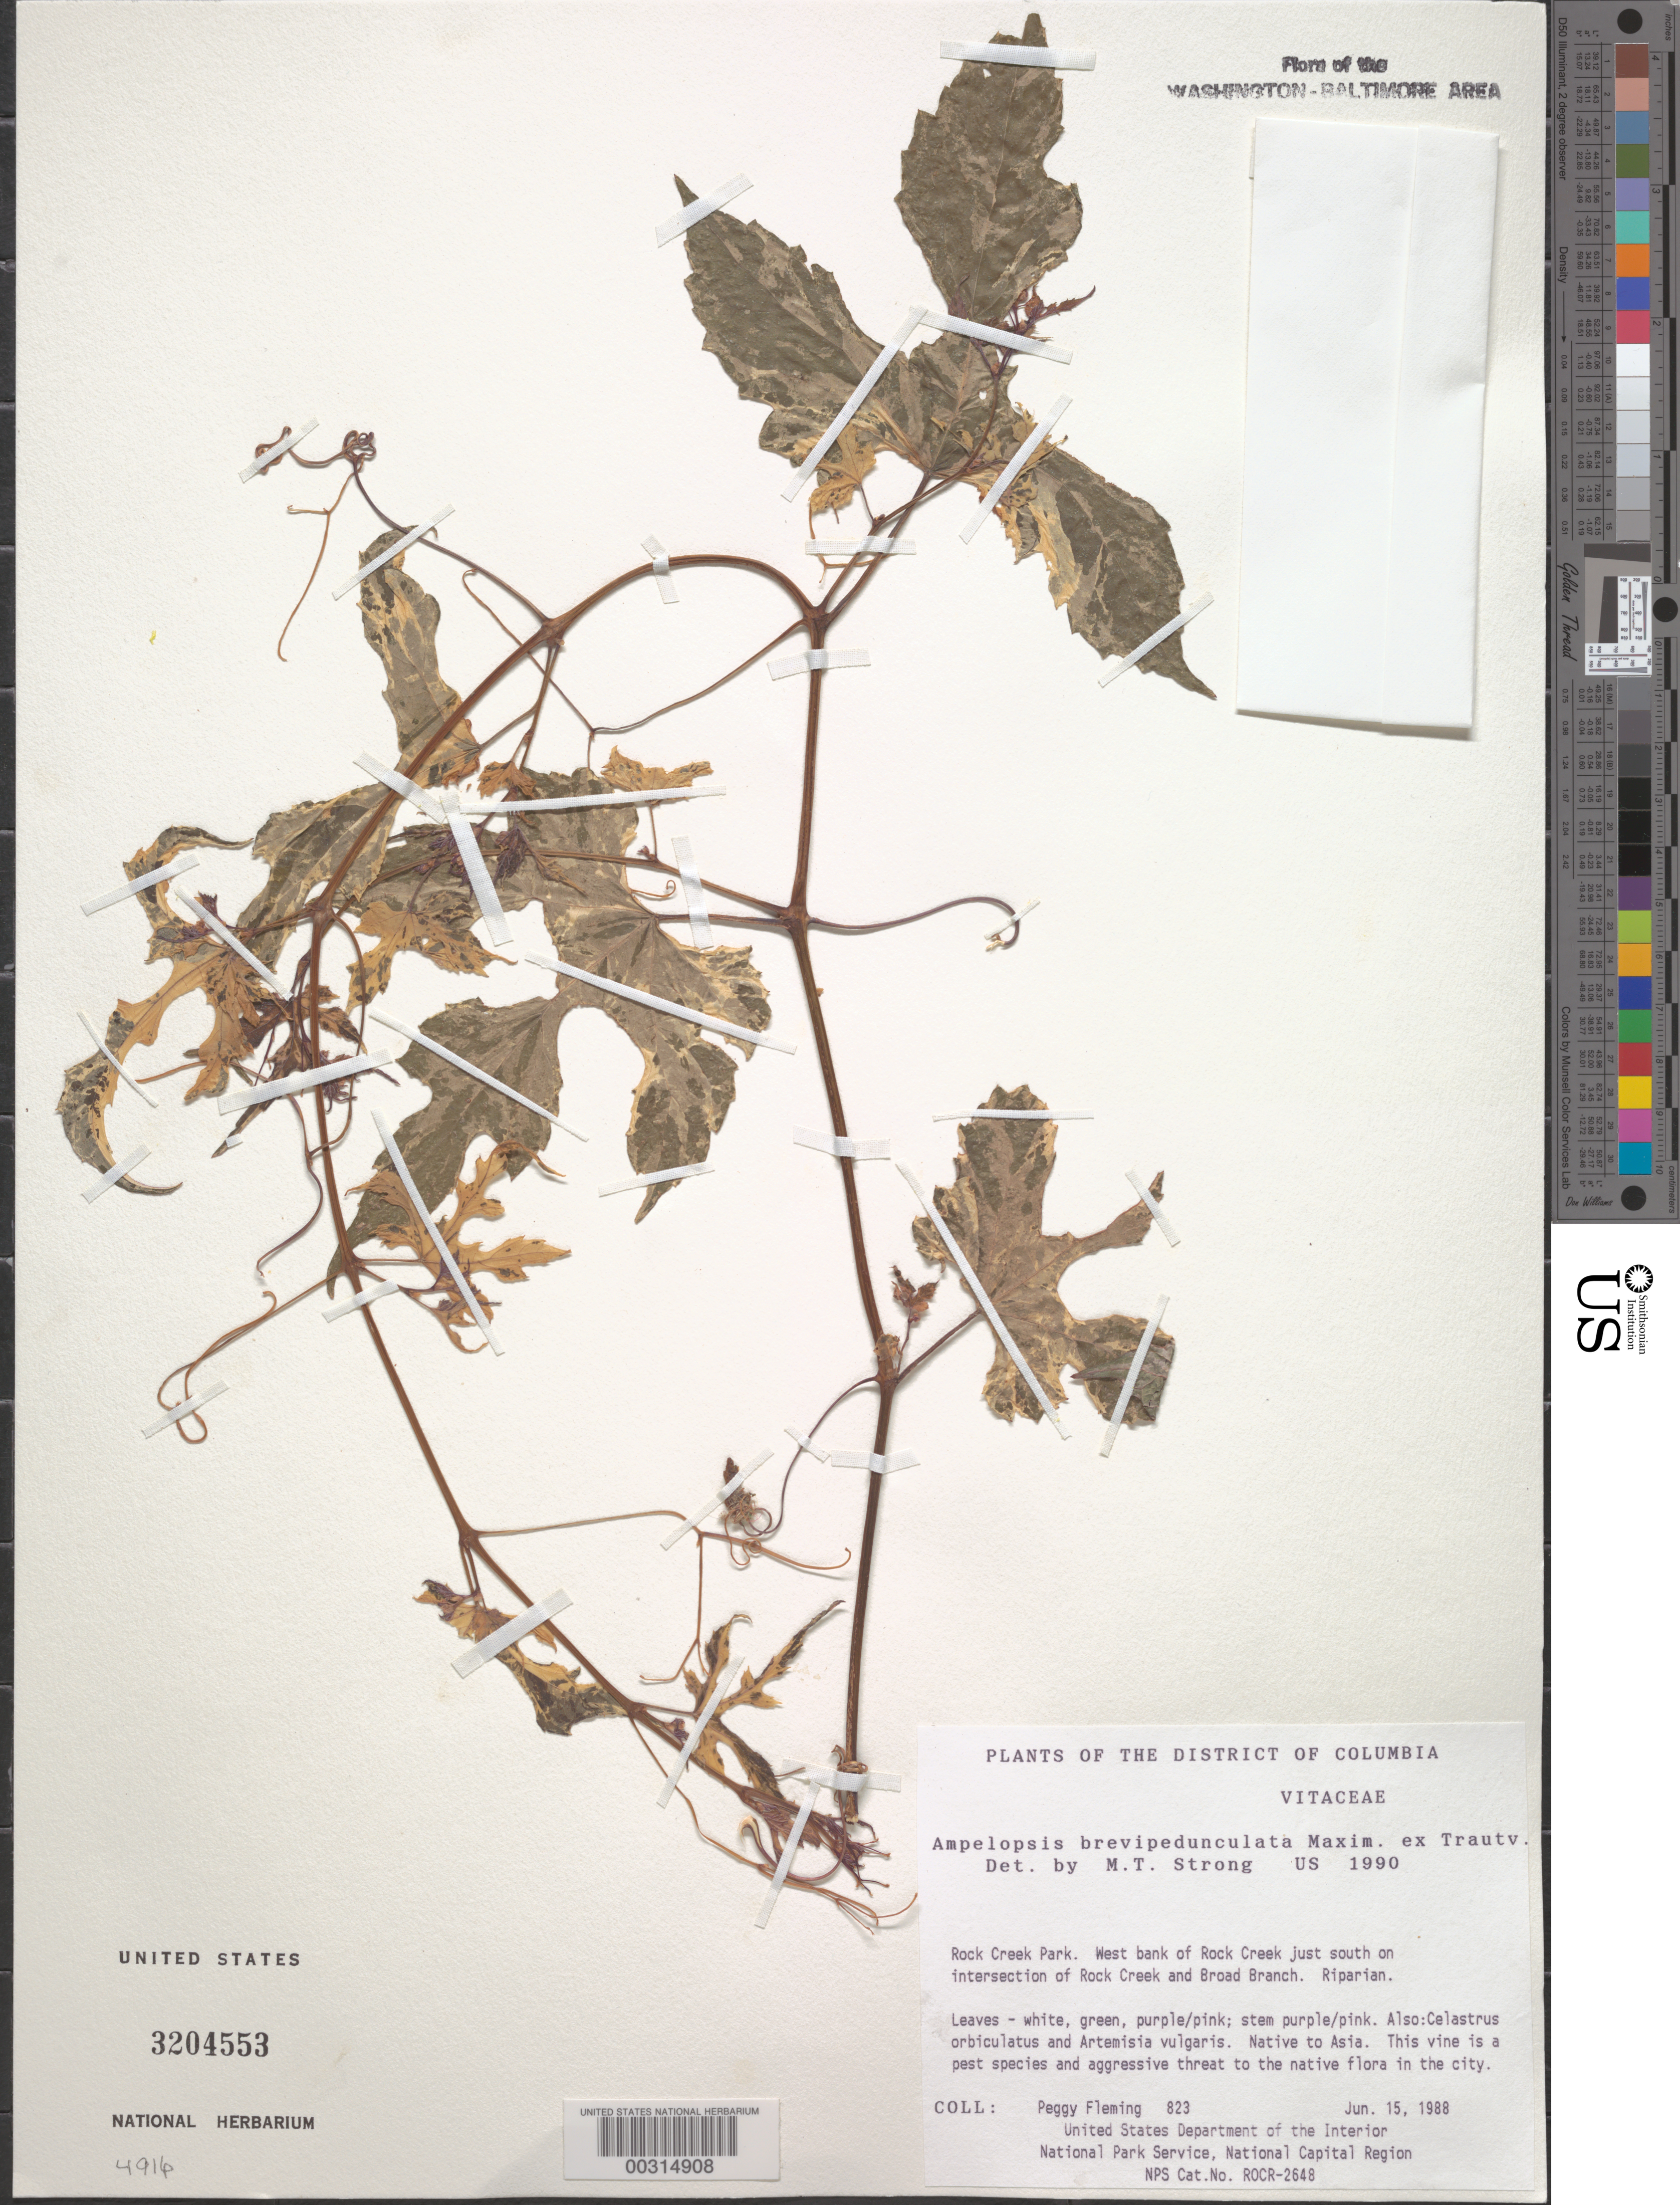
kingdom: Plantae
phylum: Tracheophyta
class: Magnoliopsida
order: Vitales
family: Vitaceae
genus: Ampelopsis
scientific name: Ampelopsis brevipedunculata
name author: (Maxim.) Trautv.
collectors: P. Fleming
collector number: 1102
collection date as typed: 31 May 1989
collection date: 1989-05-31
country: United States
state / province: District of Columbia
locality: Fort Circle Parks, Barnard Hill Park S of Eastern Ave NE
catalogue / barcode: US 3204553